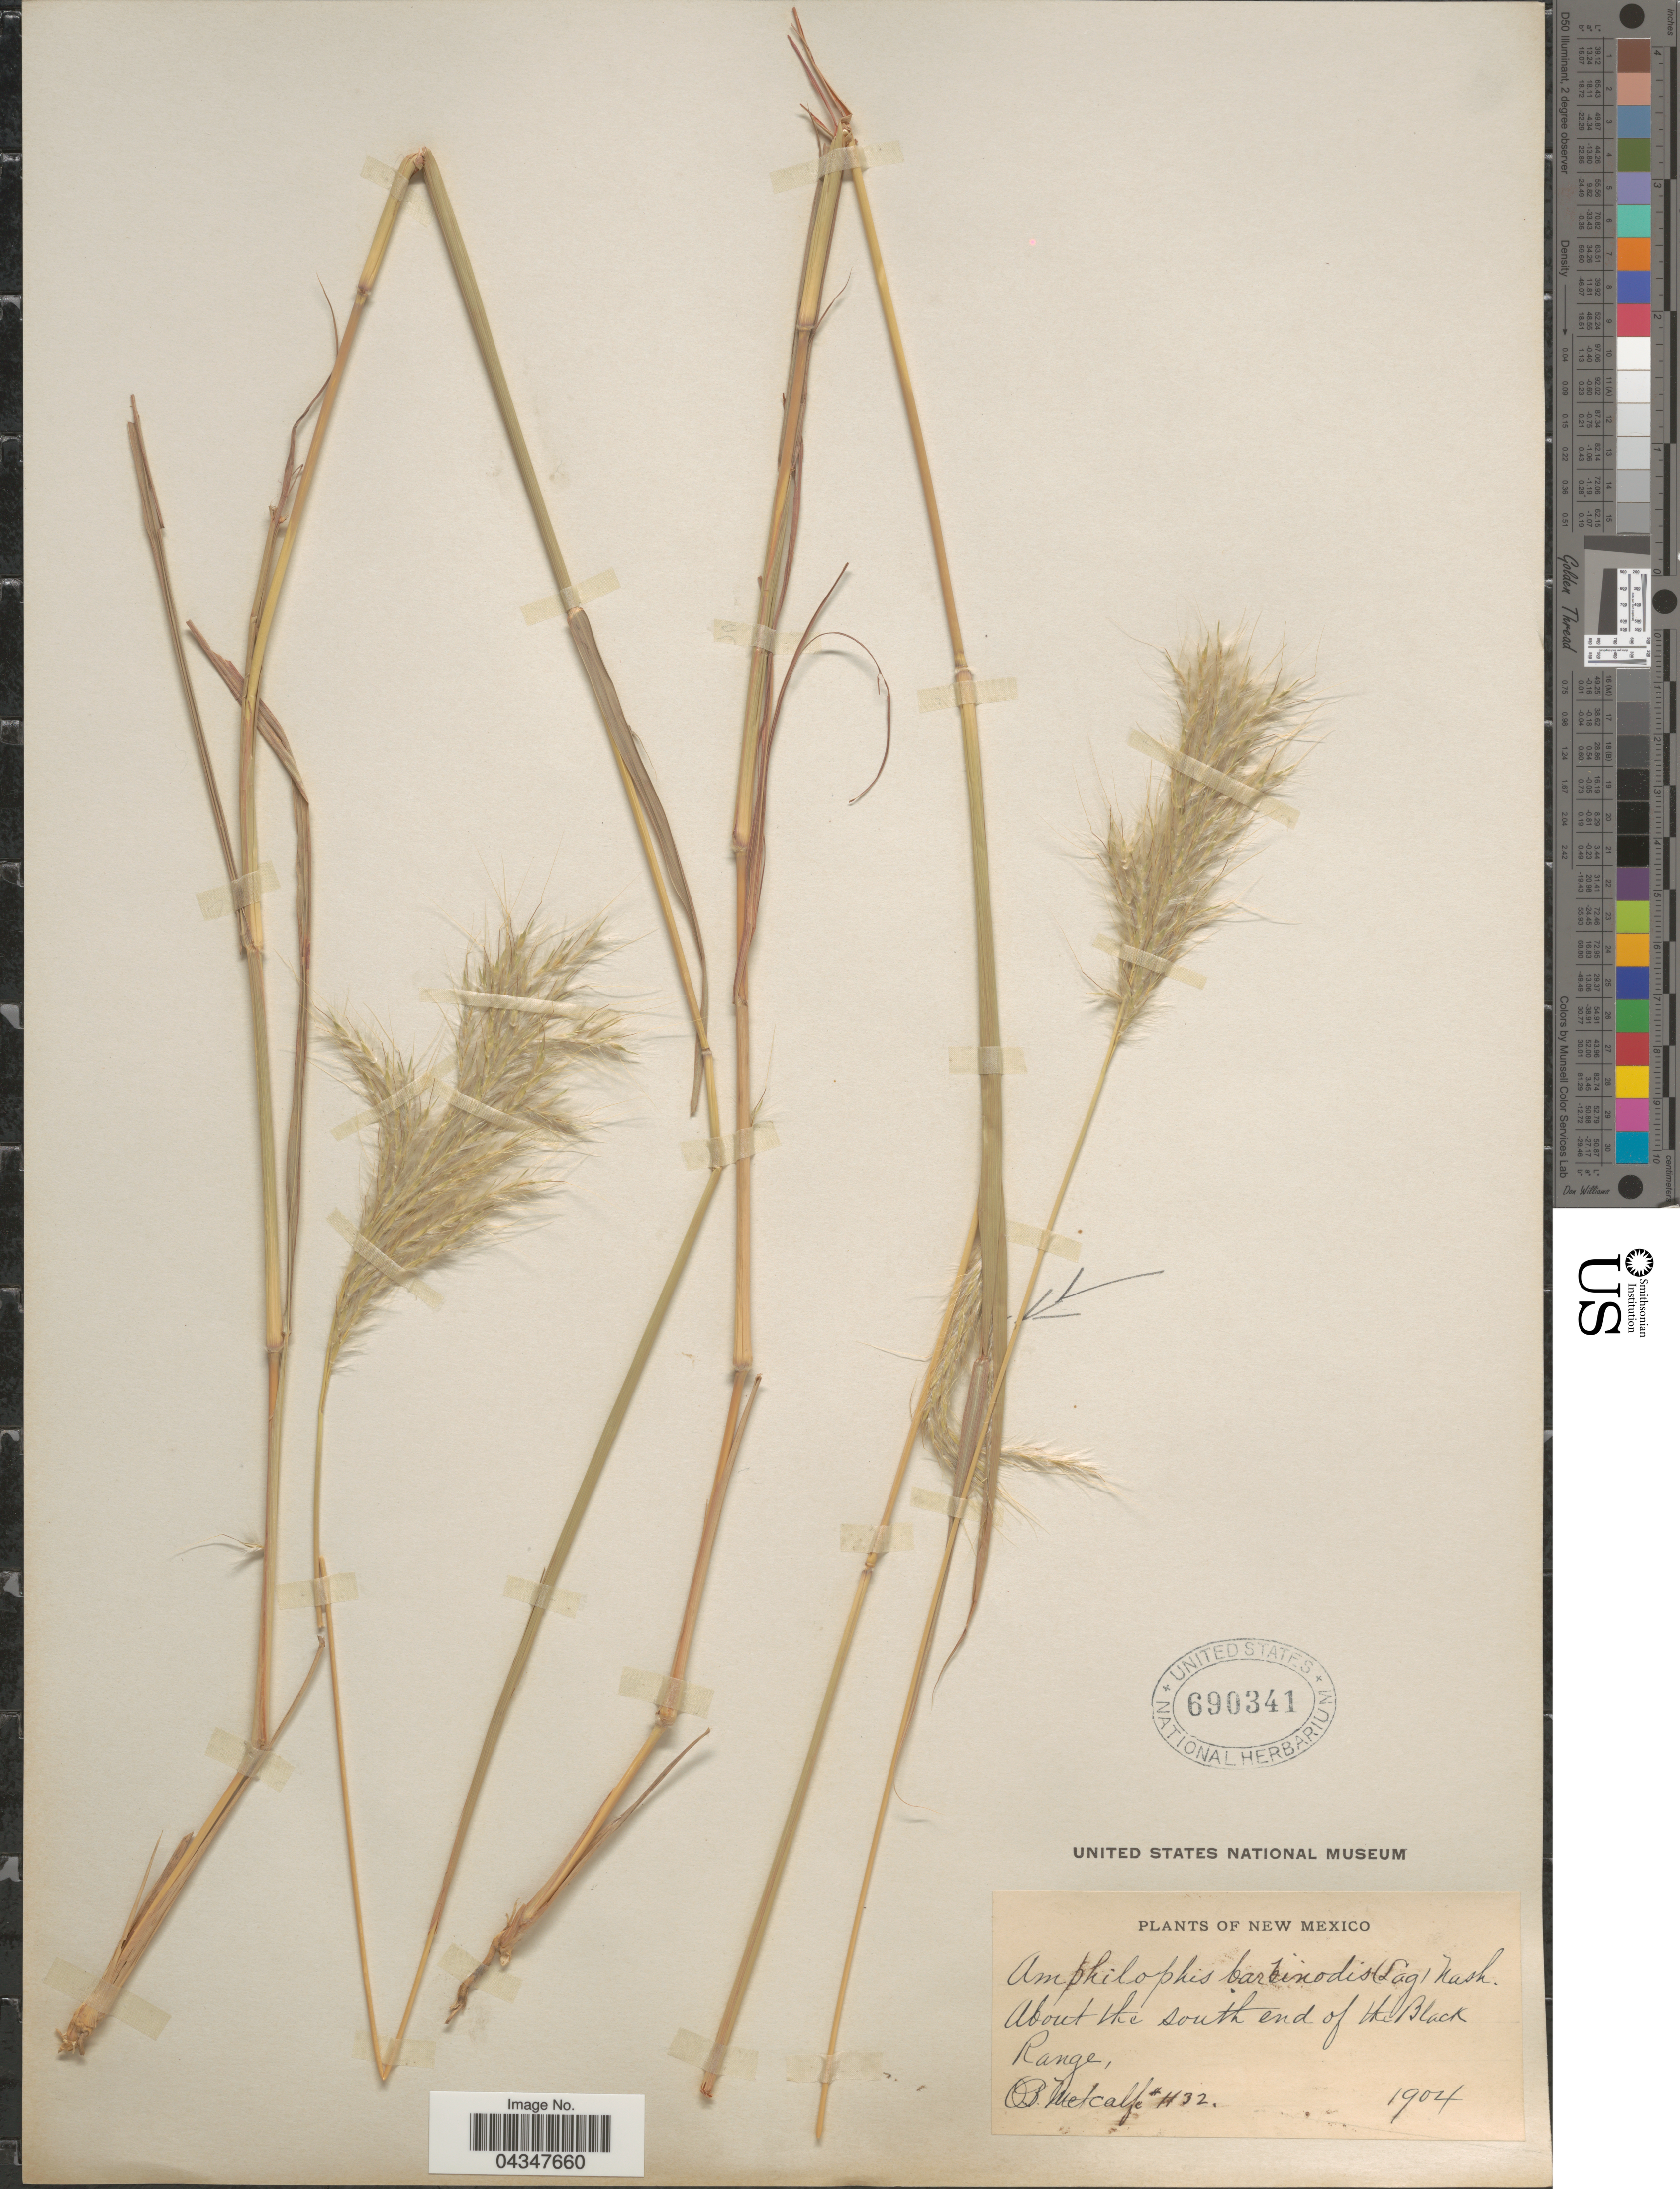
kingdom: Plantae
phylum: Tracheophyta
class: Liliopsida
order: Poales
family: Poaceae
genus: Bothriochloa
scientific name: Bothriochloa barbinodis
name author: (Lag.) Herter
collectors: O. B. Metcalfe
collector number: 32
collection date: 1904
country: United States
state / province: New Mexico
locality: About the south end of the Black Range.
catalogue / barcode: US 690341